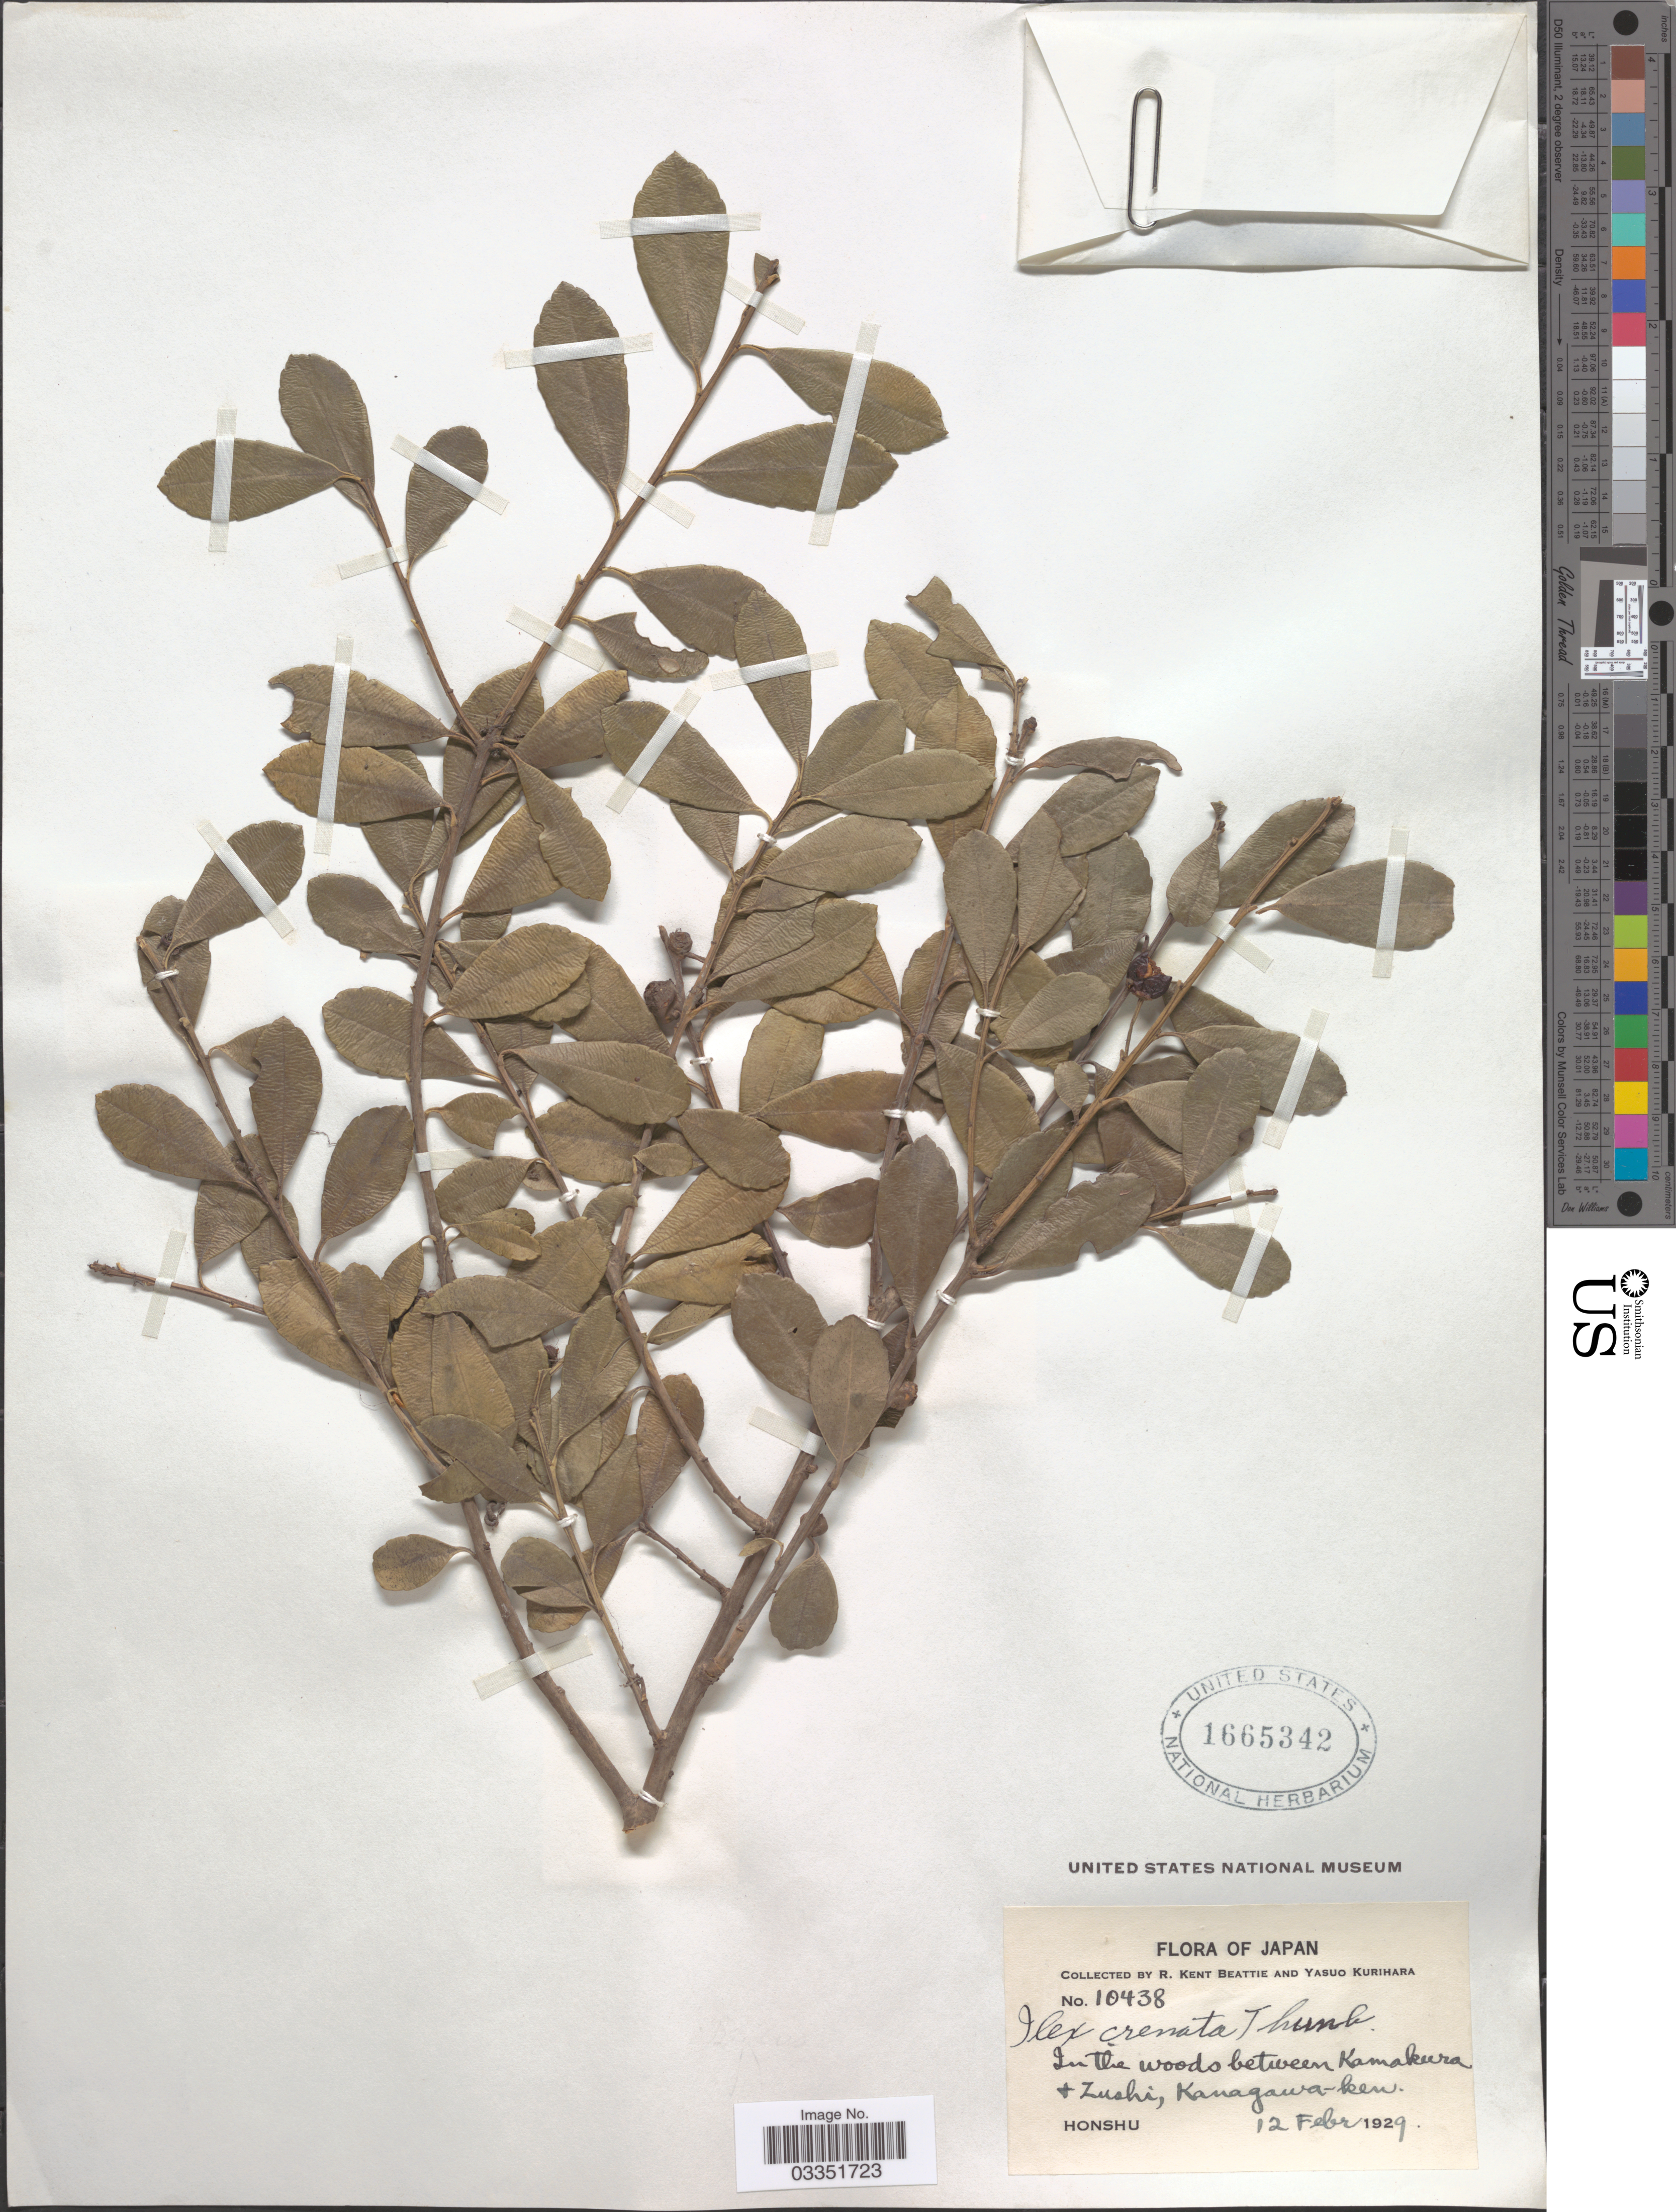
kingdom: Plantae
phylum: Tracheophyta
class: Magnoliopsida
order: Aquifoliales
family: Aquifoliaceae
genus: Ilex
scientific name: Ilex crenata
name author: Thunb.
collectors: R. K. Beattie & Y. Kurihara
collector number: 10438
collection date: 1929-02-12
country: Japan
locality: In the woods between Kamakura + Zushi, Kanagawa-ken. Honshu.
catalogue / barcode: US 1665342